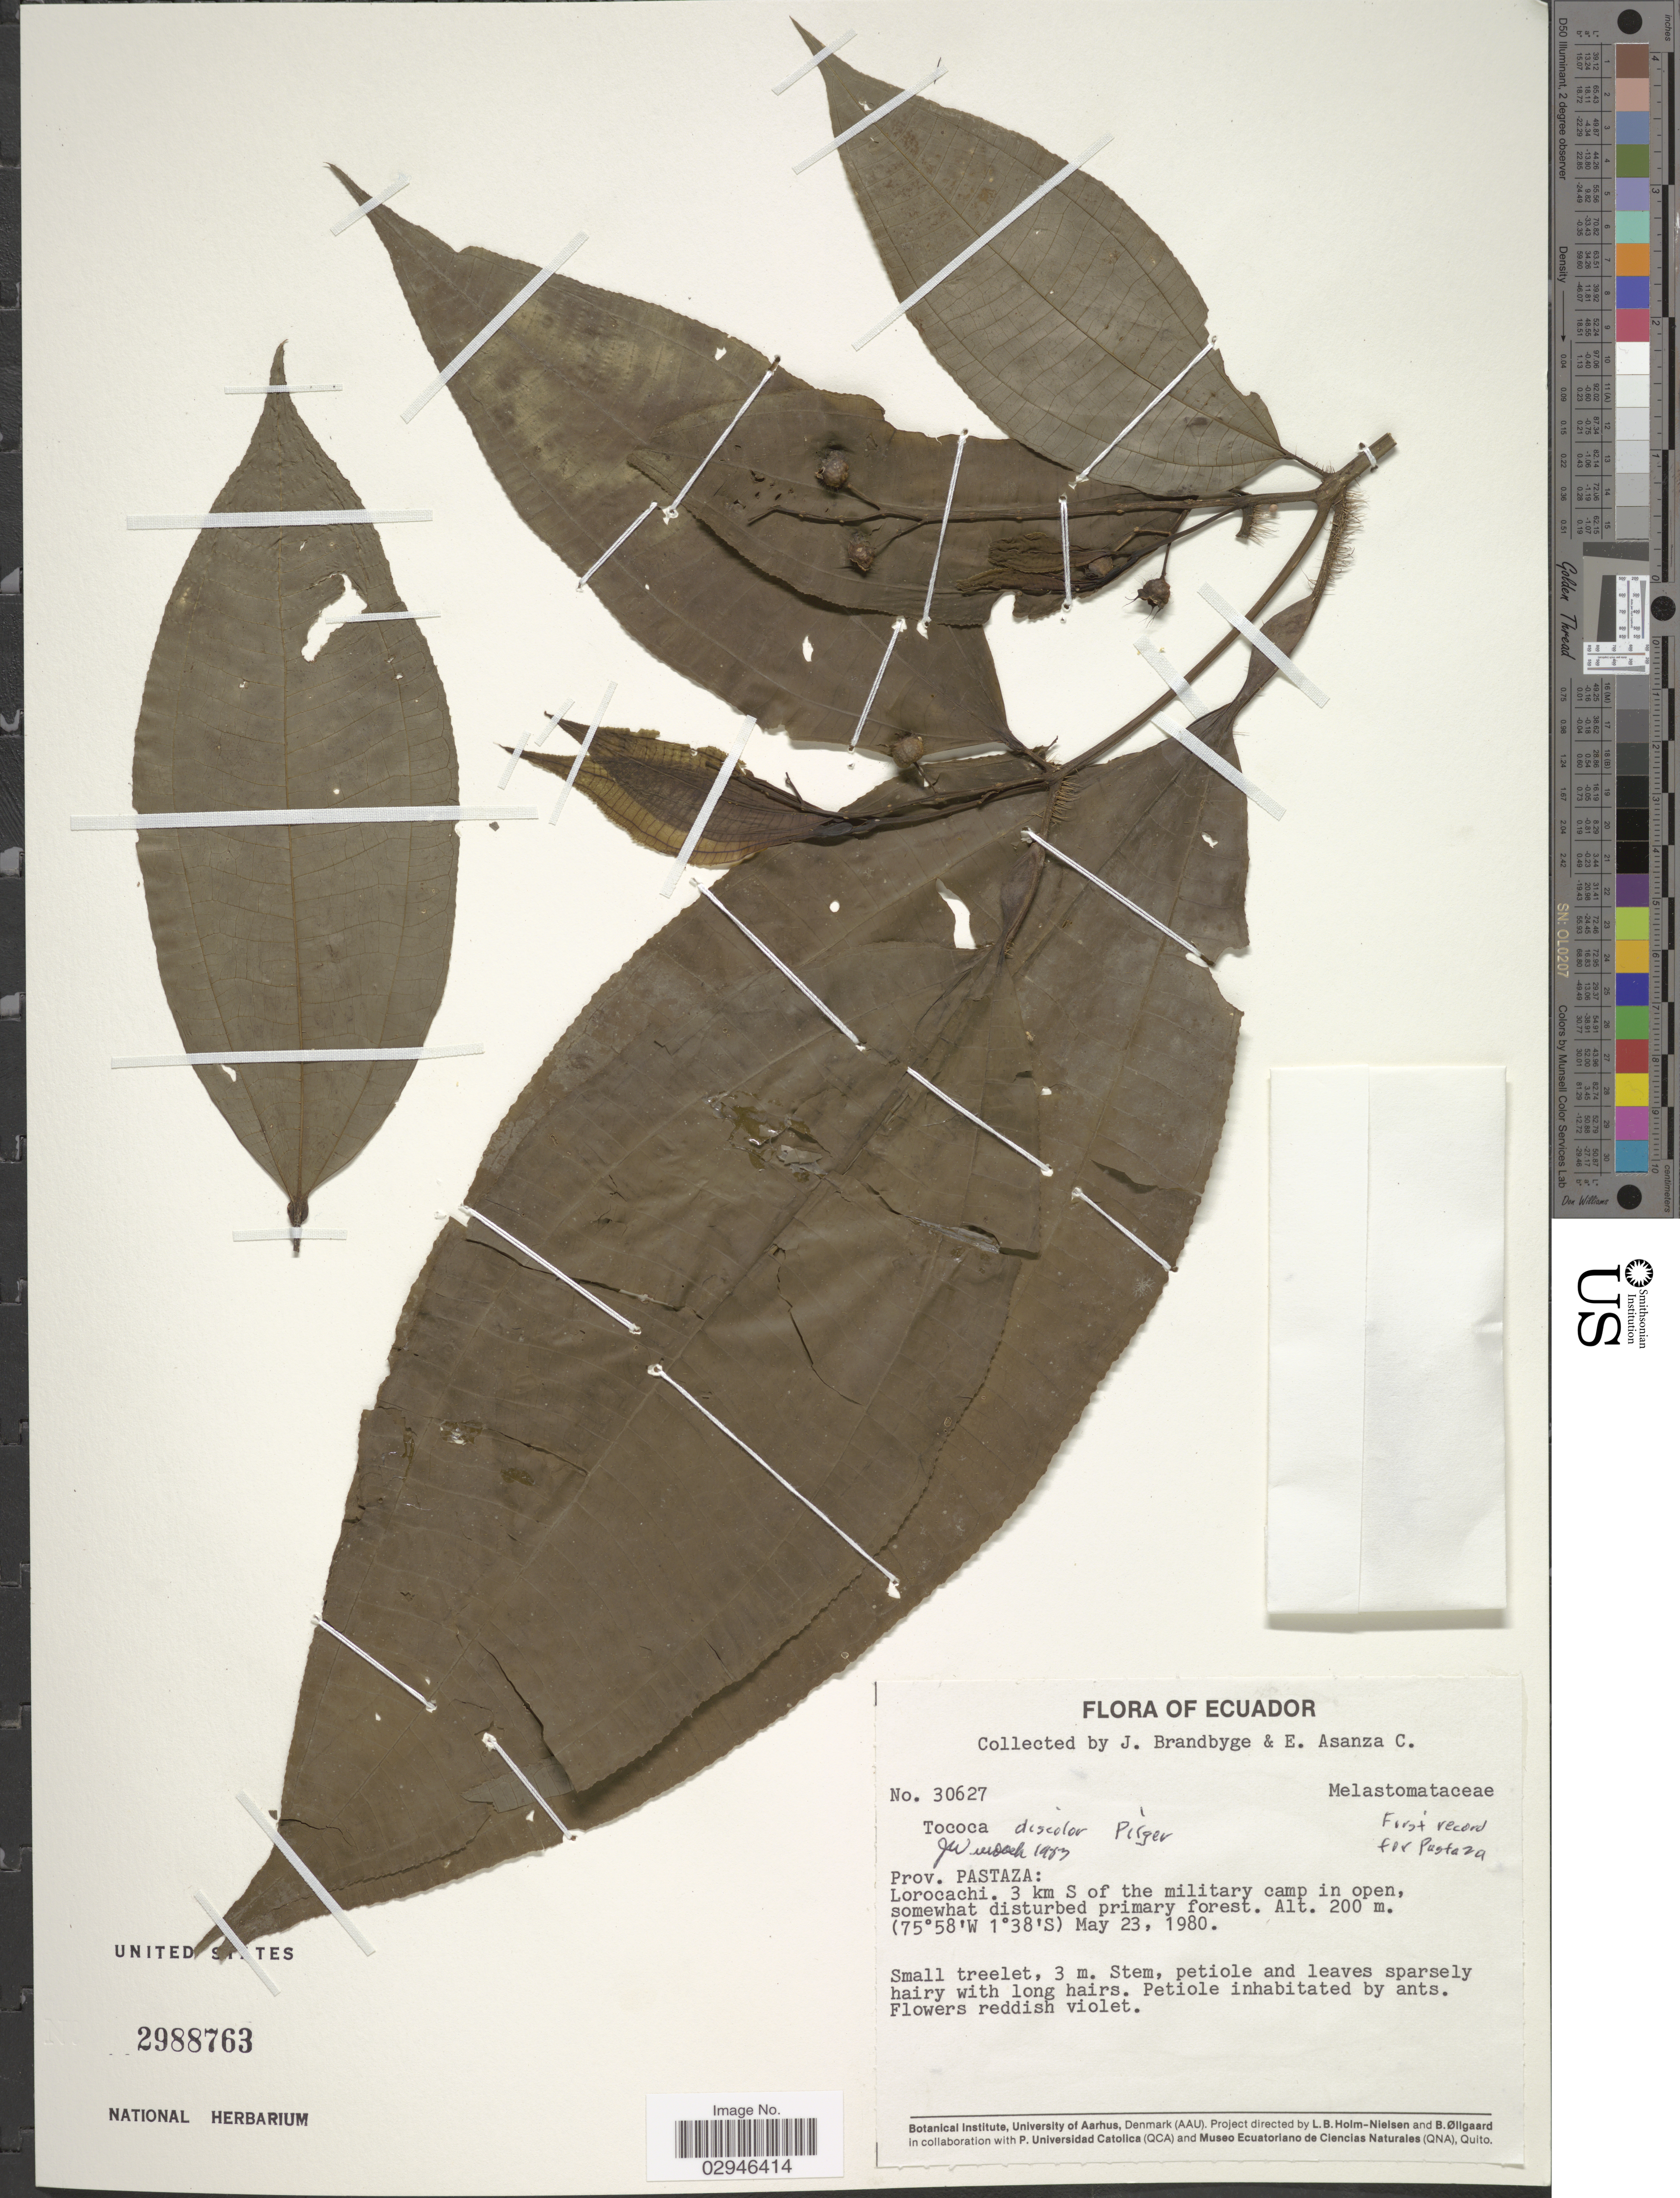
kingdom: Plantae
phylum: Tracheophyta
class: Magnoliopsida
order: Myrtales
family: Melastomataceae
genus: Tococa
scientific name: Tococa discolor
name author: Pilg.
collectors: J. Brandbyge & E. Asanza C.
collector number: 30627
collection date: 1980-05-23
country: Ecuador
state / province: Pastaza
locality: Lorocachi, 3 km S of the military camp in open.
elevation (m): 200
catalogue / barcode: US 2988763